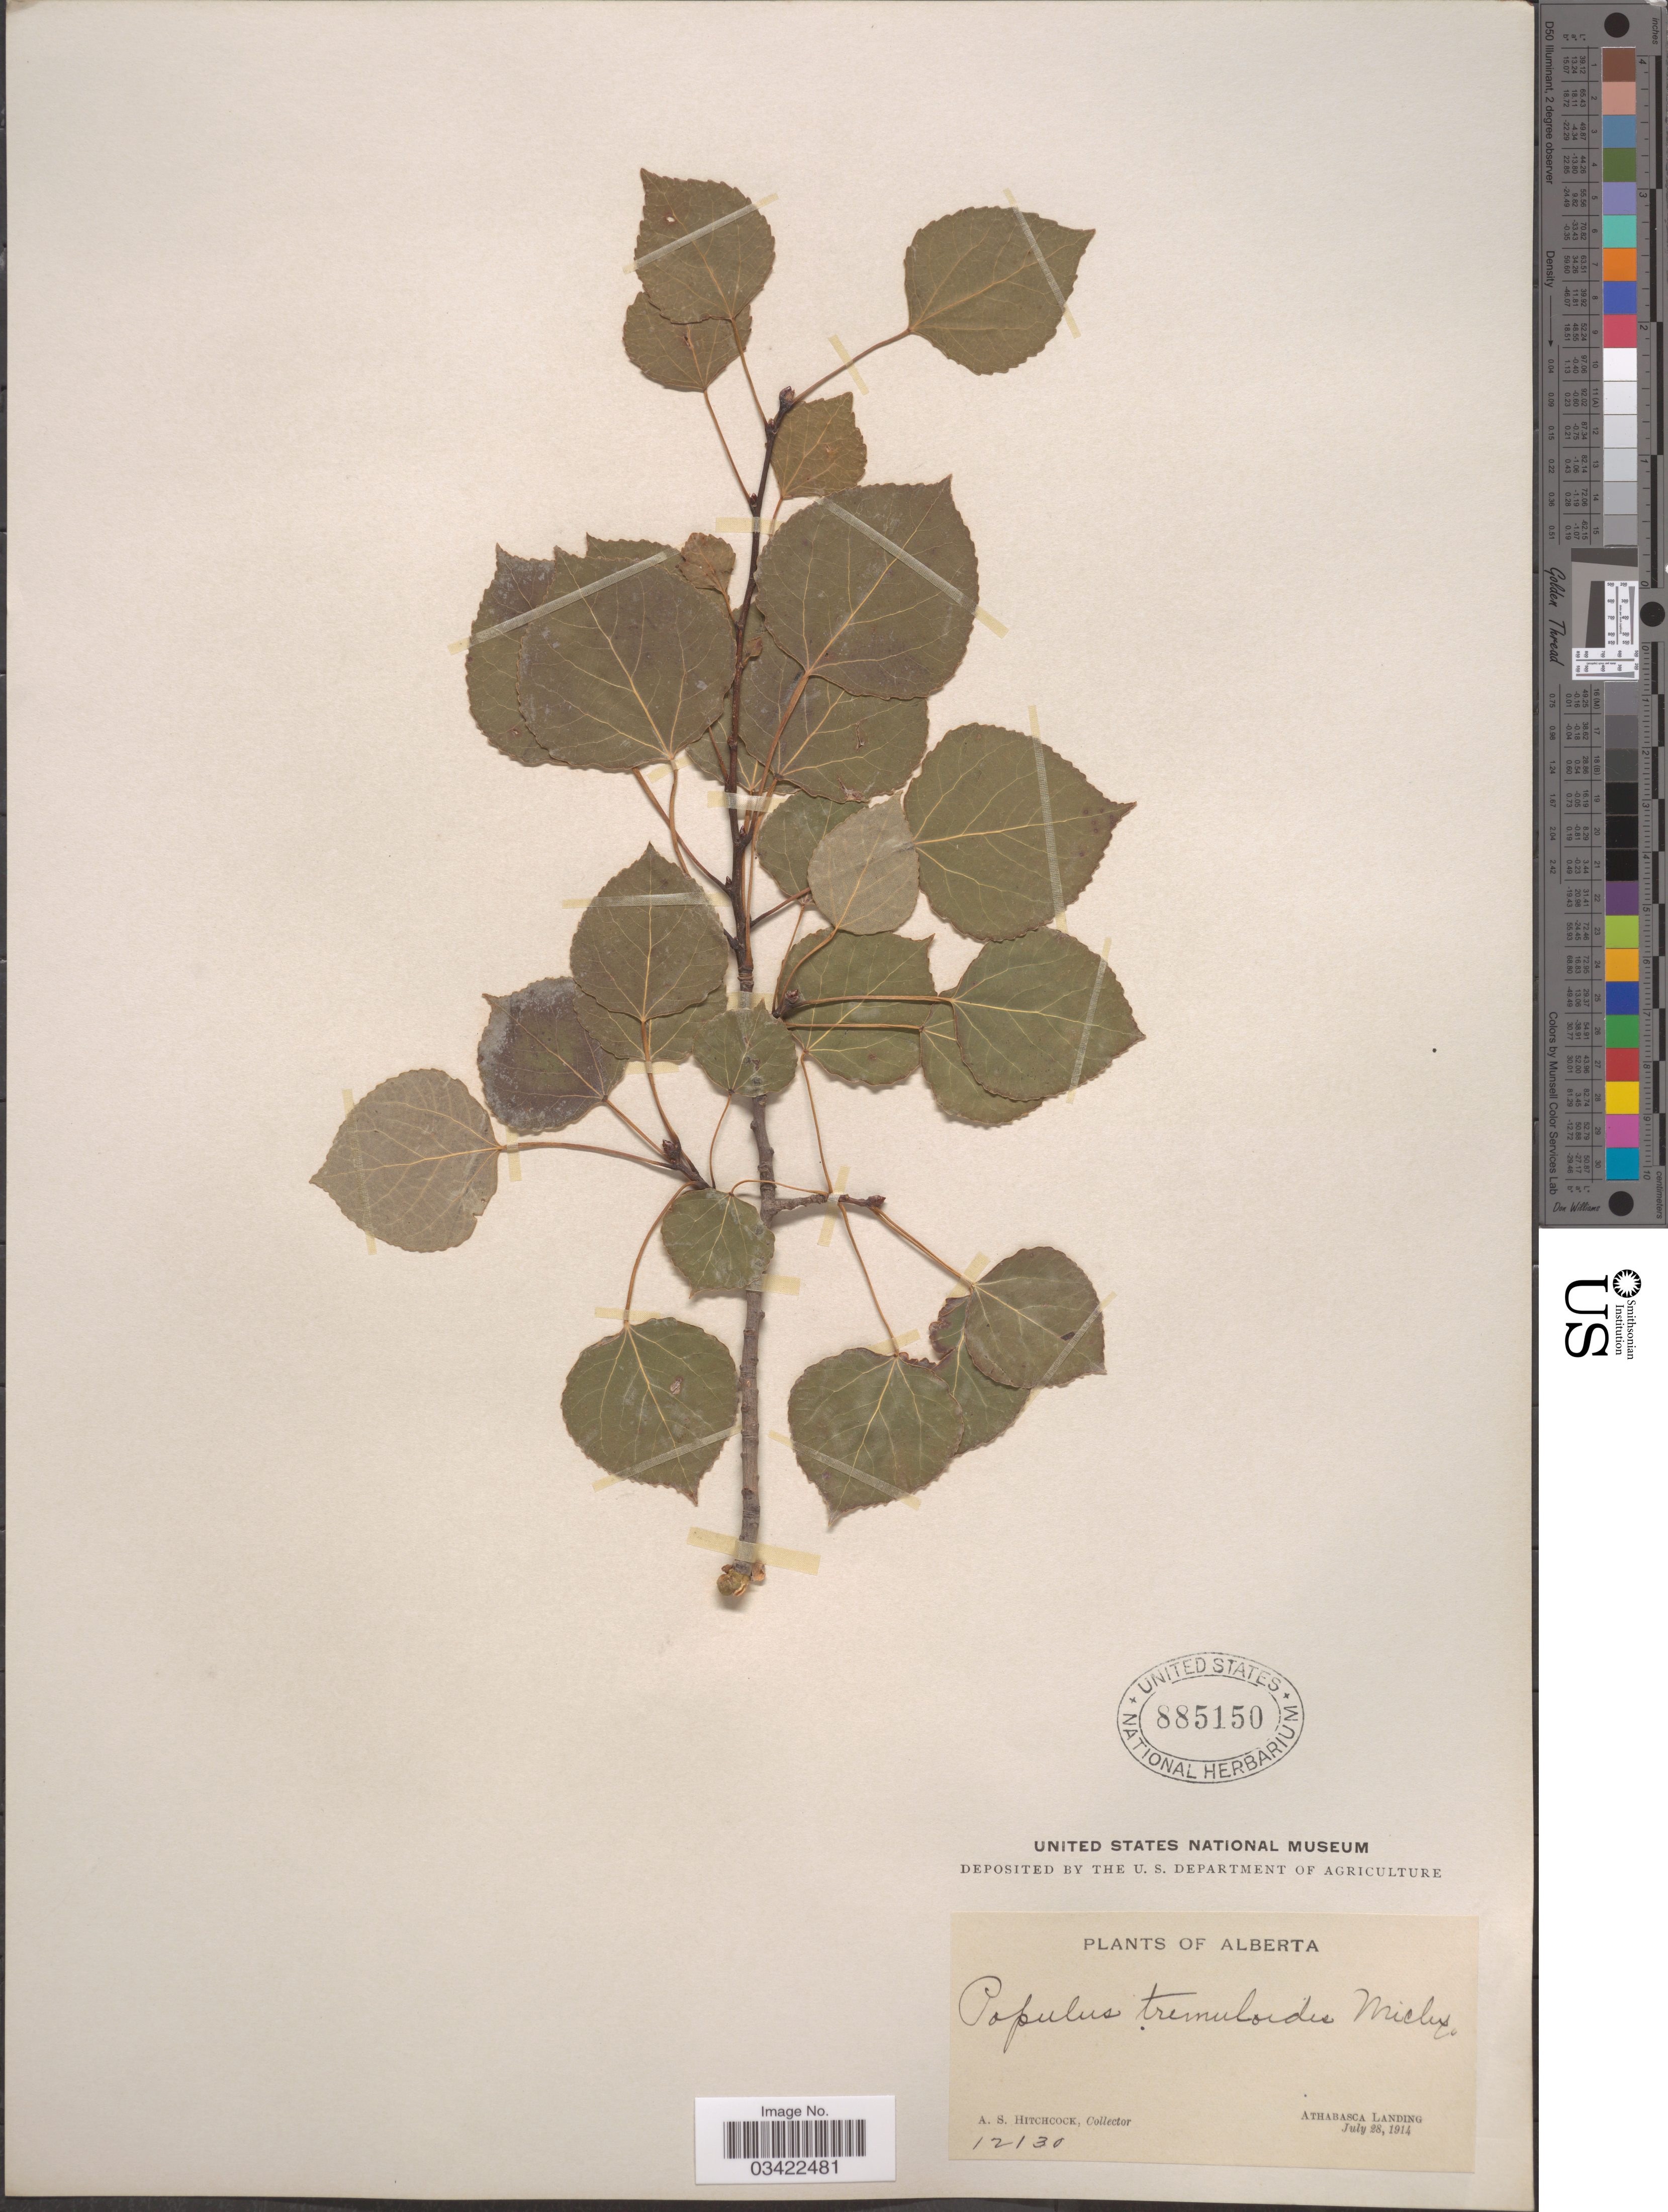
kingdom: Plantae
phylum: Tracheophyta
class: Magnoliopsida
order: Malpighiales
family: Salicaceae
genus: Populus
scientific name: Populus tremuloides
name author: Michx.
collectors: A. S. Hitchcock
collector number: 12130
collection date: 1914-07-28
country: Canada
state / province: Alberta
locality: Athabasca Landing.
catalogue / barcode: US 885150